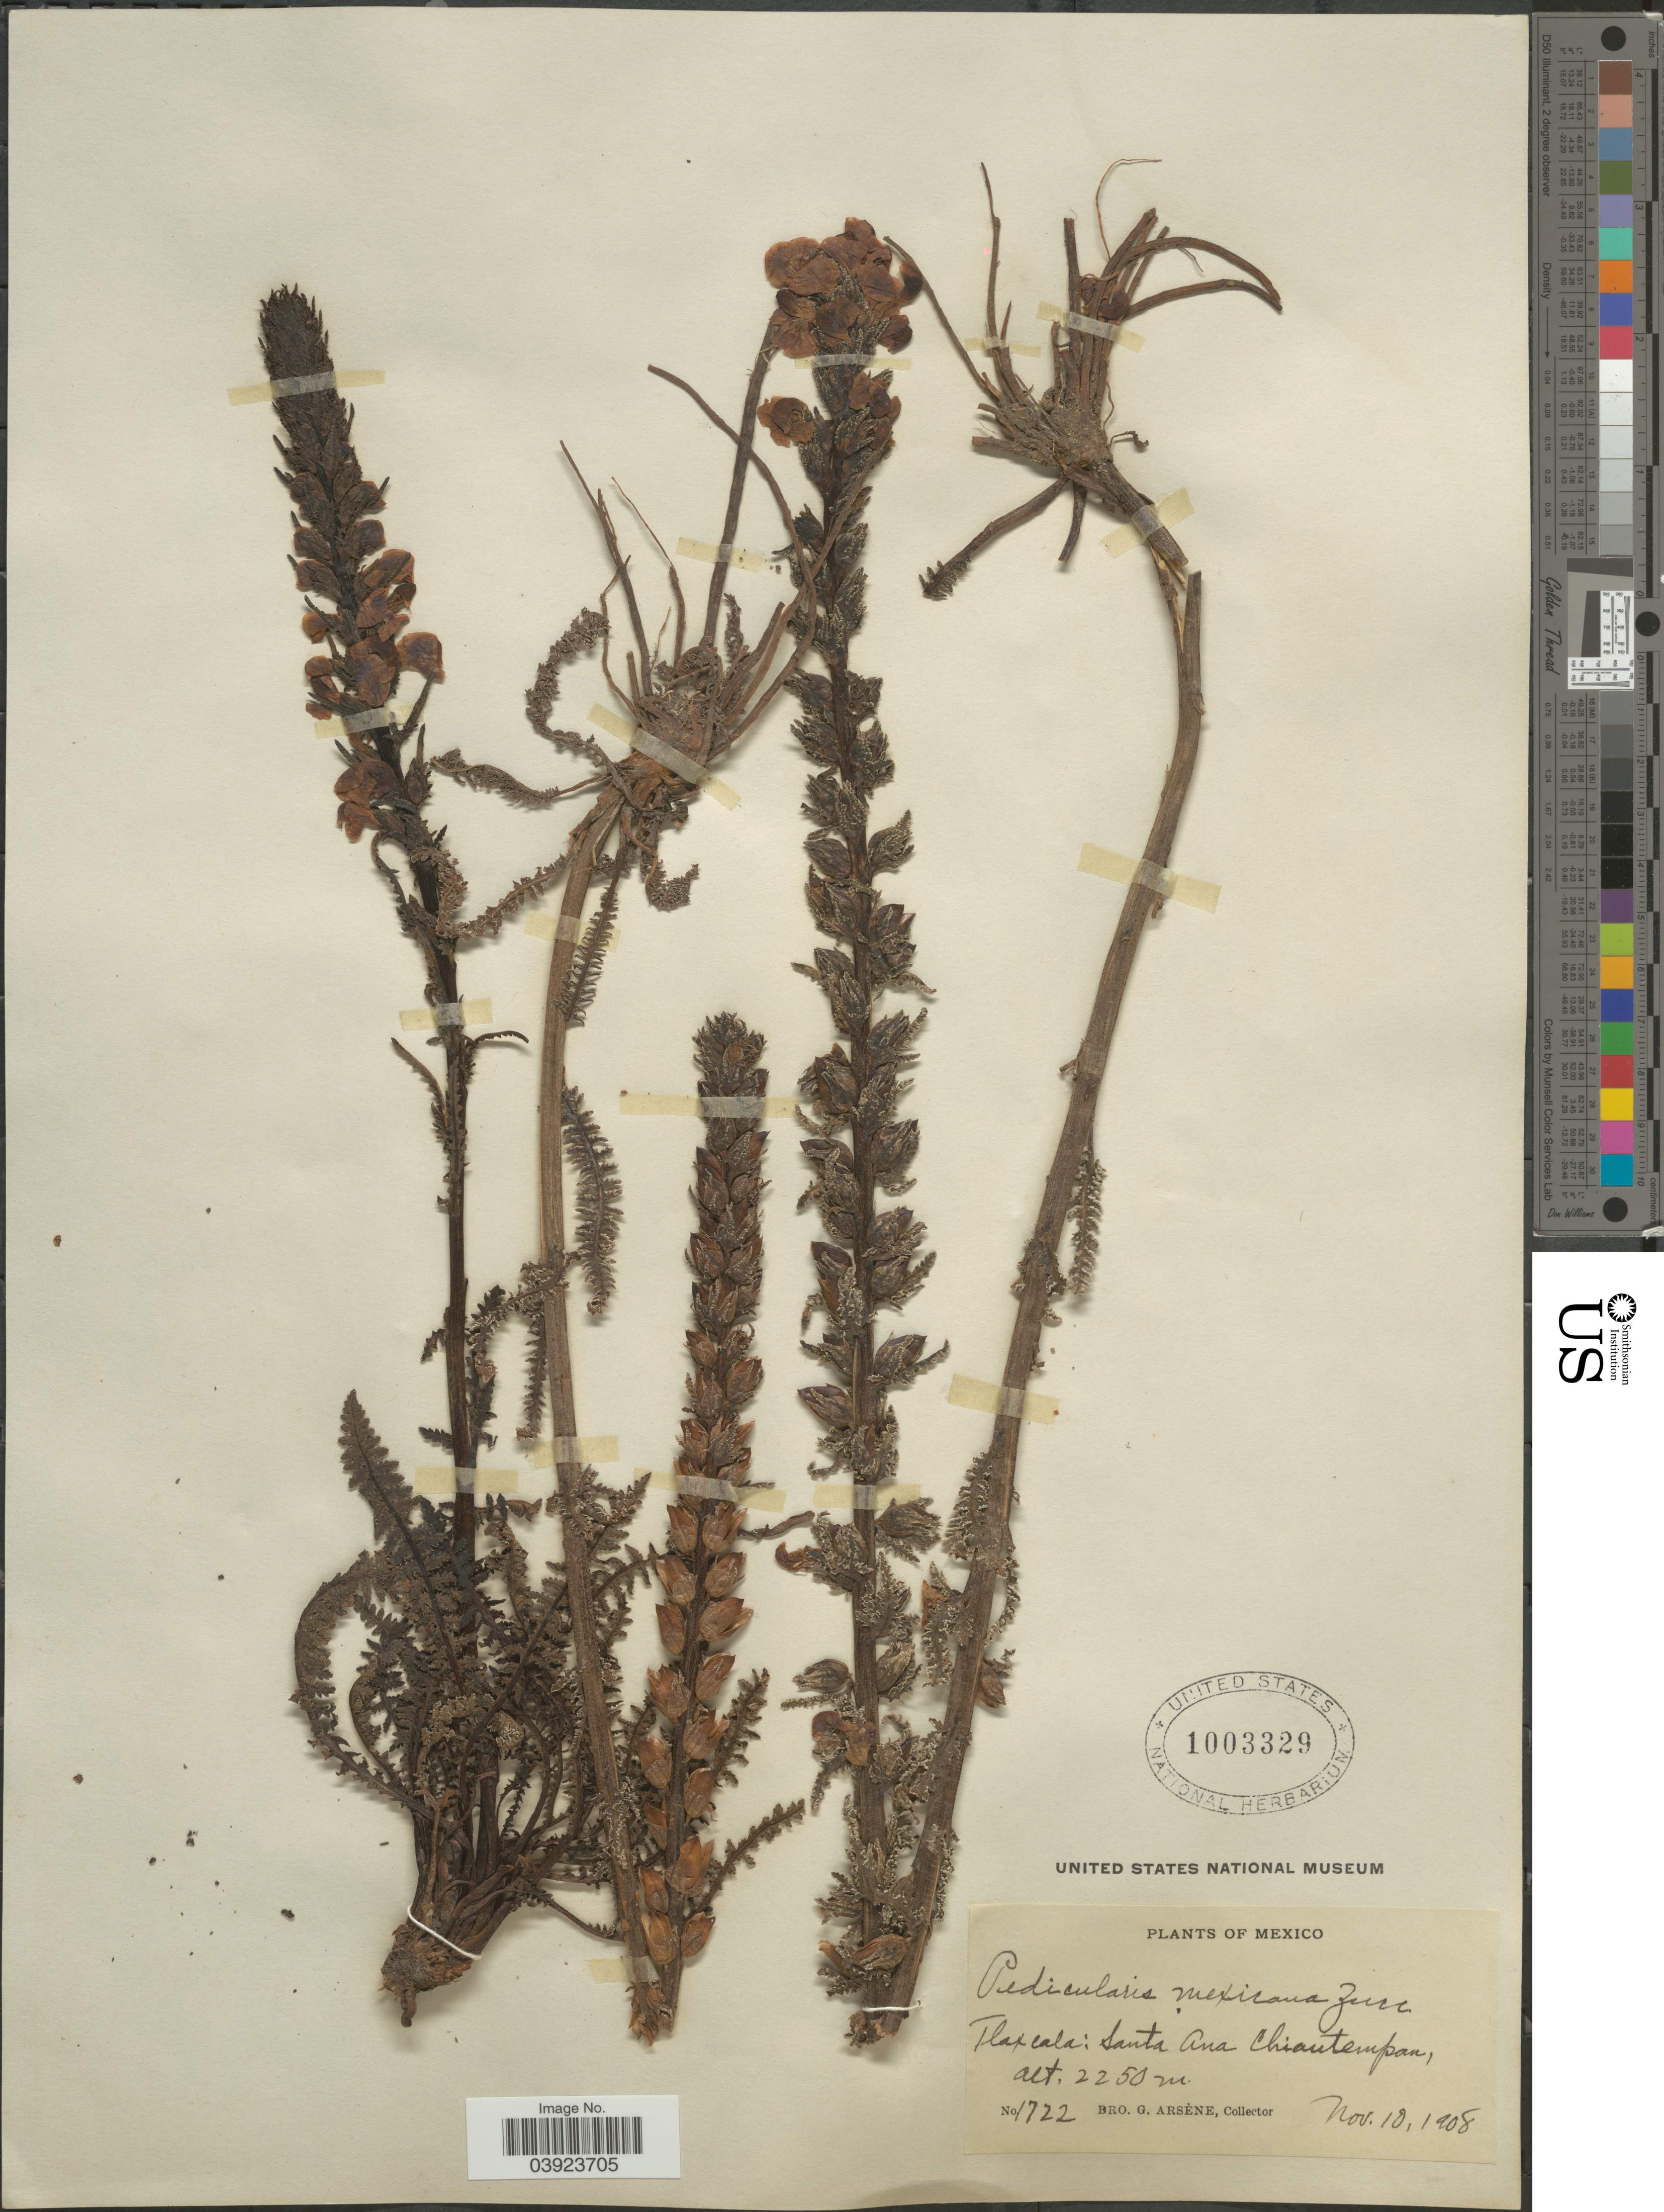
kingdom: Plantae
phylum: Tracheophyta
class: Magnoliopsida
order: Lamiales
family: Orobanchaceae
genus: Pedicularis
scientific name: Pedicularis mexicana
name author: Zucc. ex Bunge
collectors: Bro. G. Arsène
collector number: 1722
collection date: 1908-11-10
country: Mexico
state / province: Tlaxcala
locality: Santa Ana Chiautempan.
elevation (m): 2250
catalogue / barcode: US 1003329